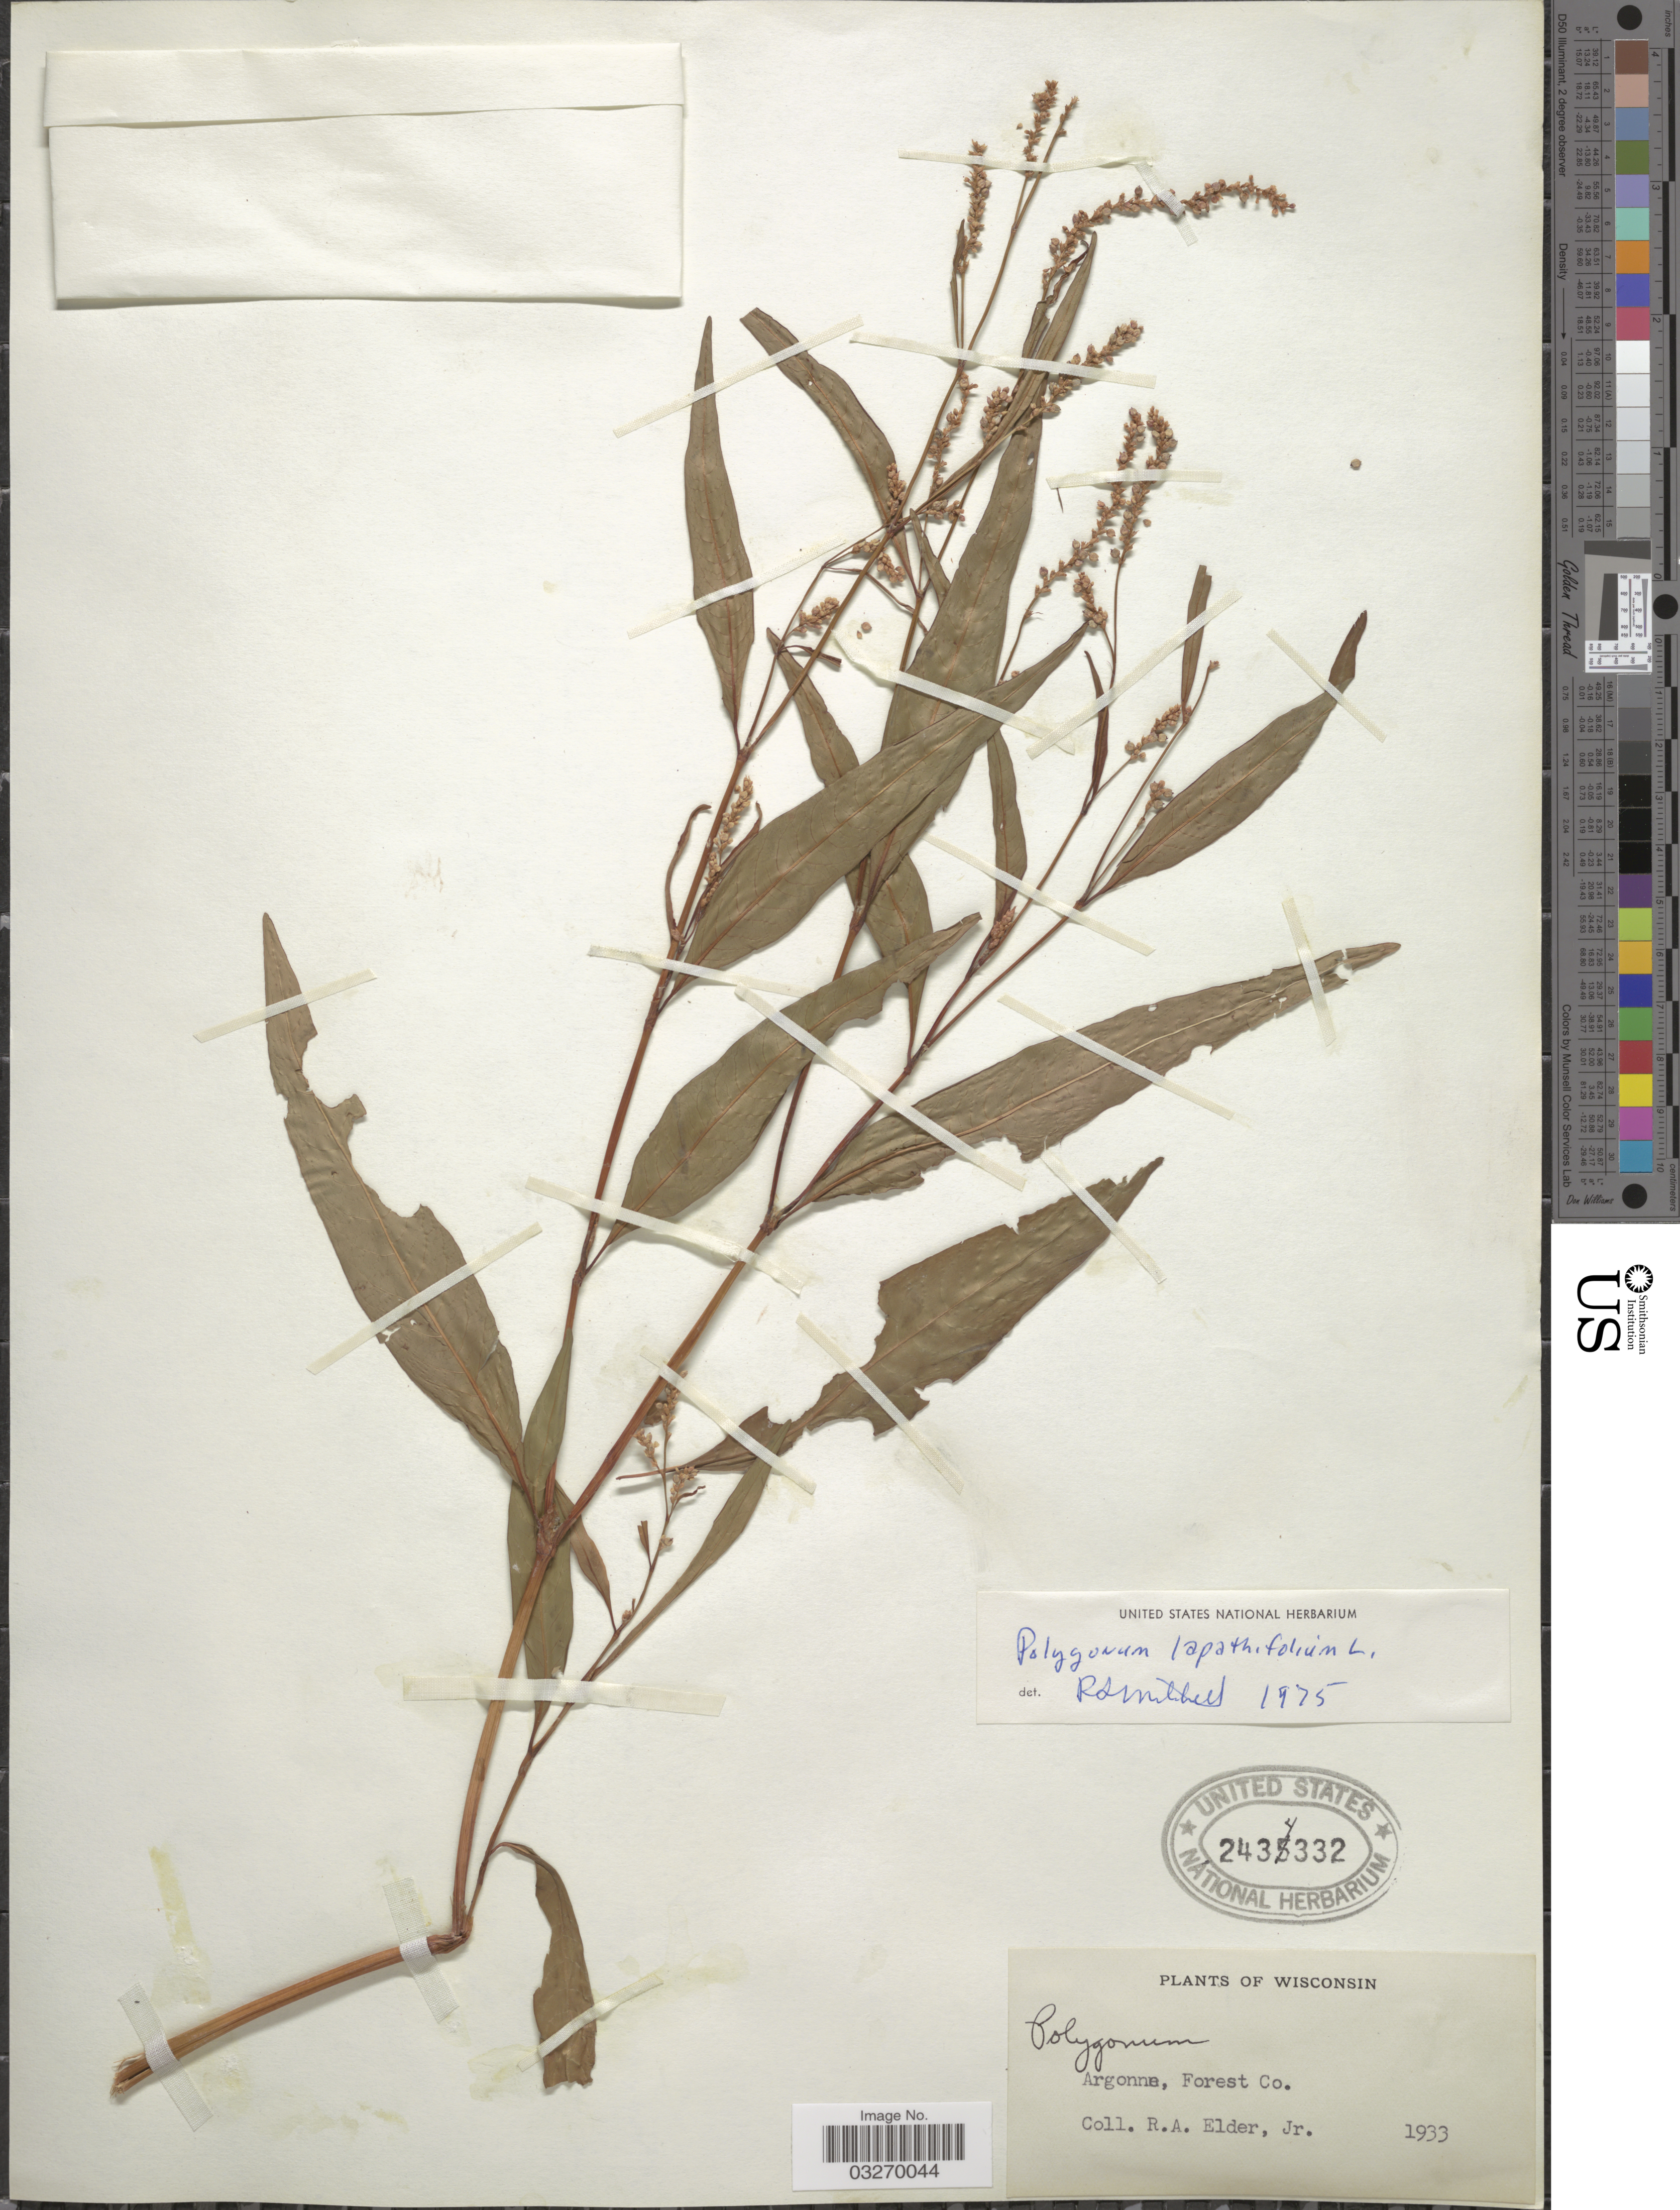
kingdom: Plantae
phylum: Tracheophyta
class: Magnoliopsida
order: Caryophyllales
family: Polygonaceae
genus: Persicaria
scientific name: Persicaria lapathifolia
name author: (L.) Delarbre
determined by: Atha, D. E.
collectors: R. Elder Jr.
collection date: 1933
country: United States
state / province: Wisconsin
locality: Argonne, Forest Co.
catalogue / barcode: US 2434332